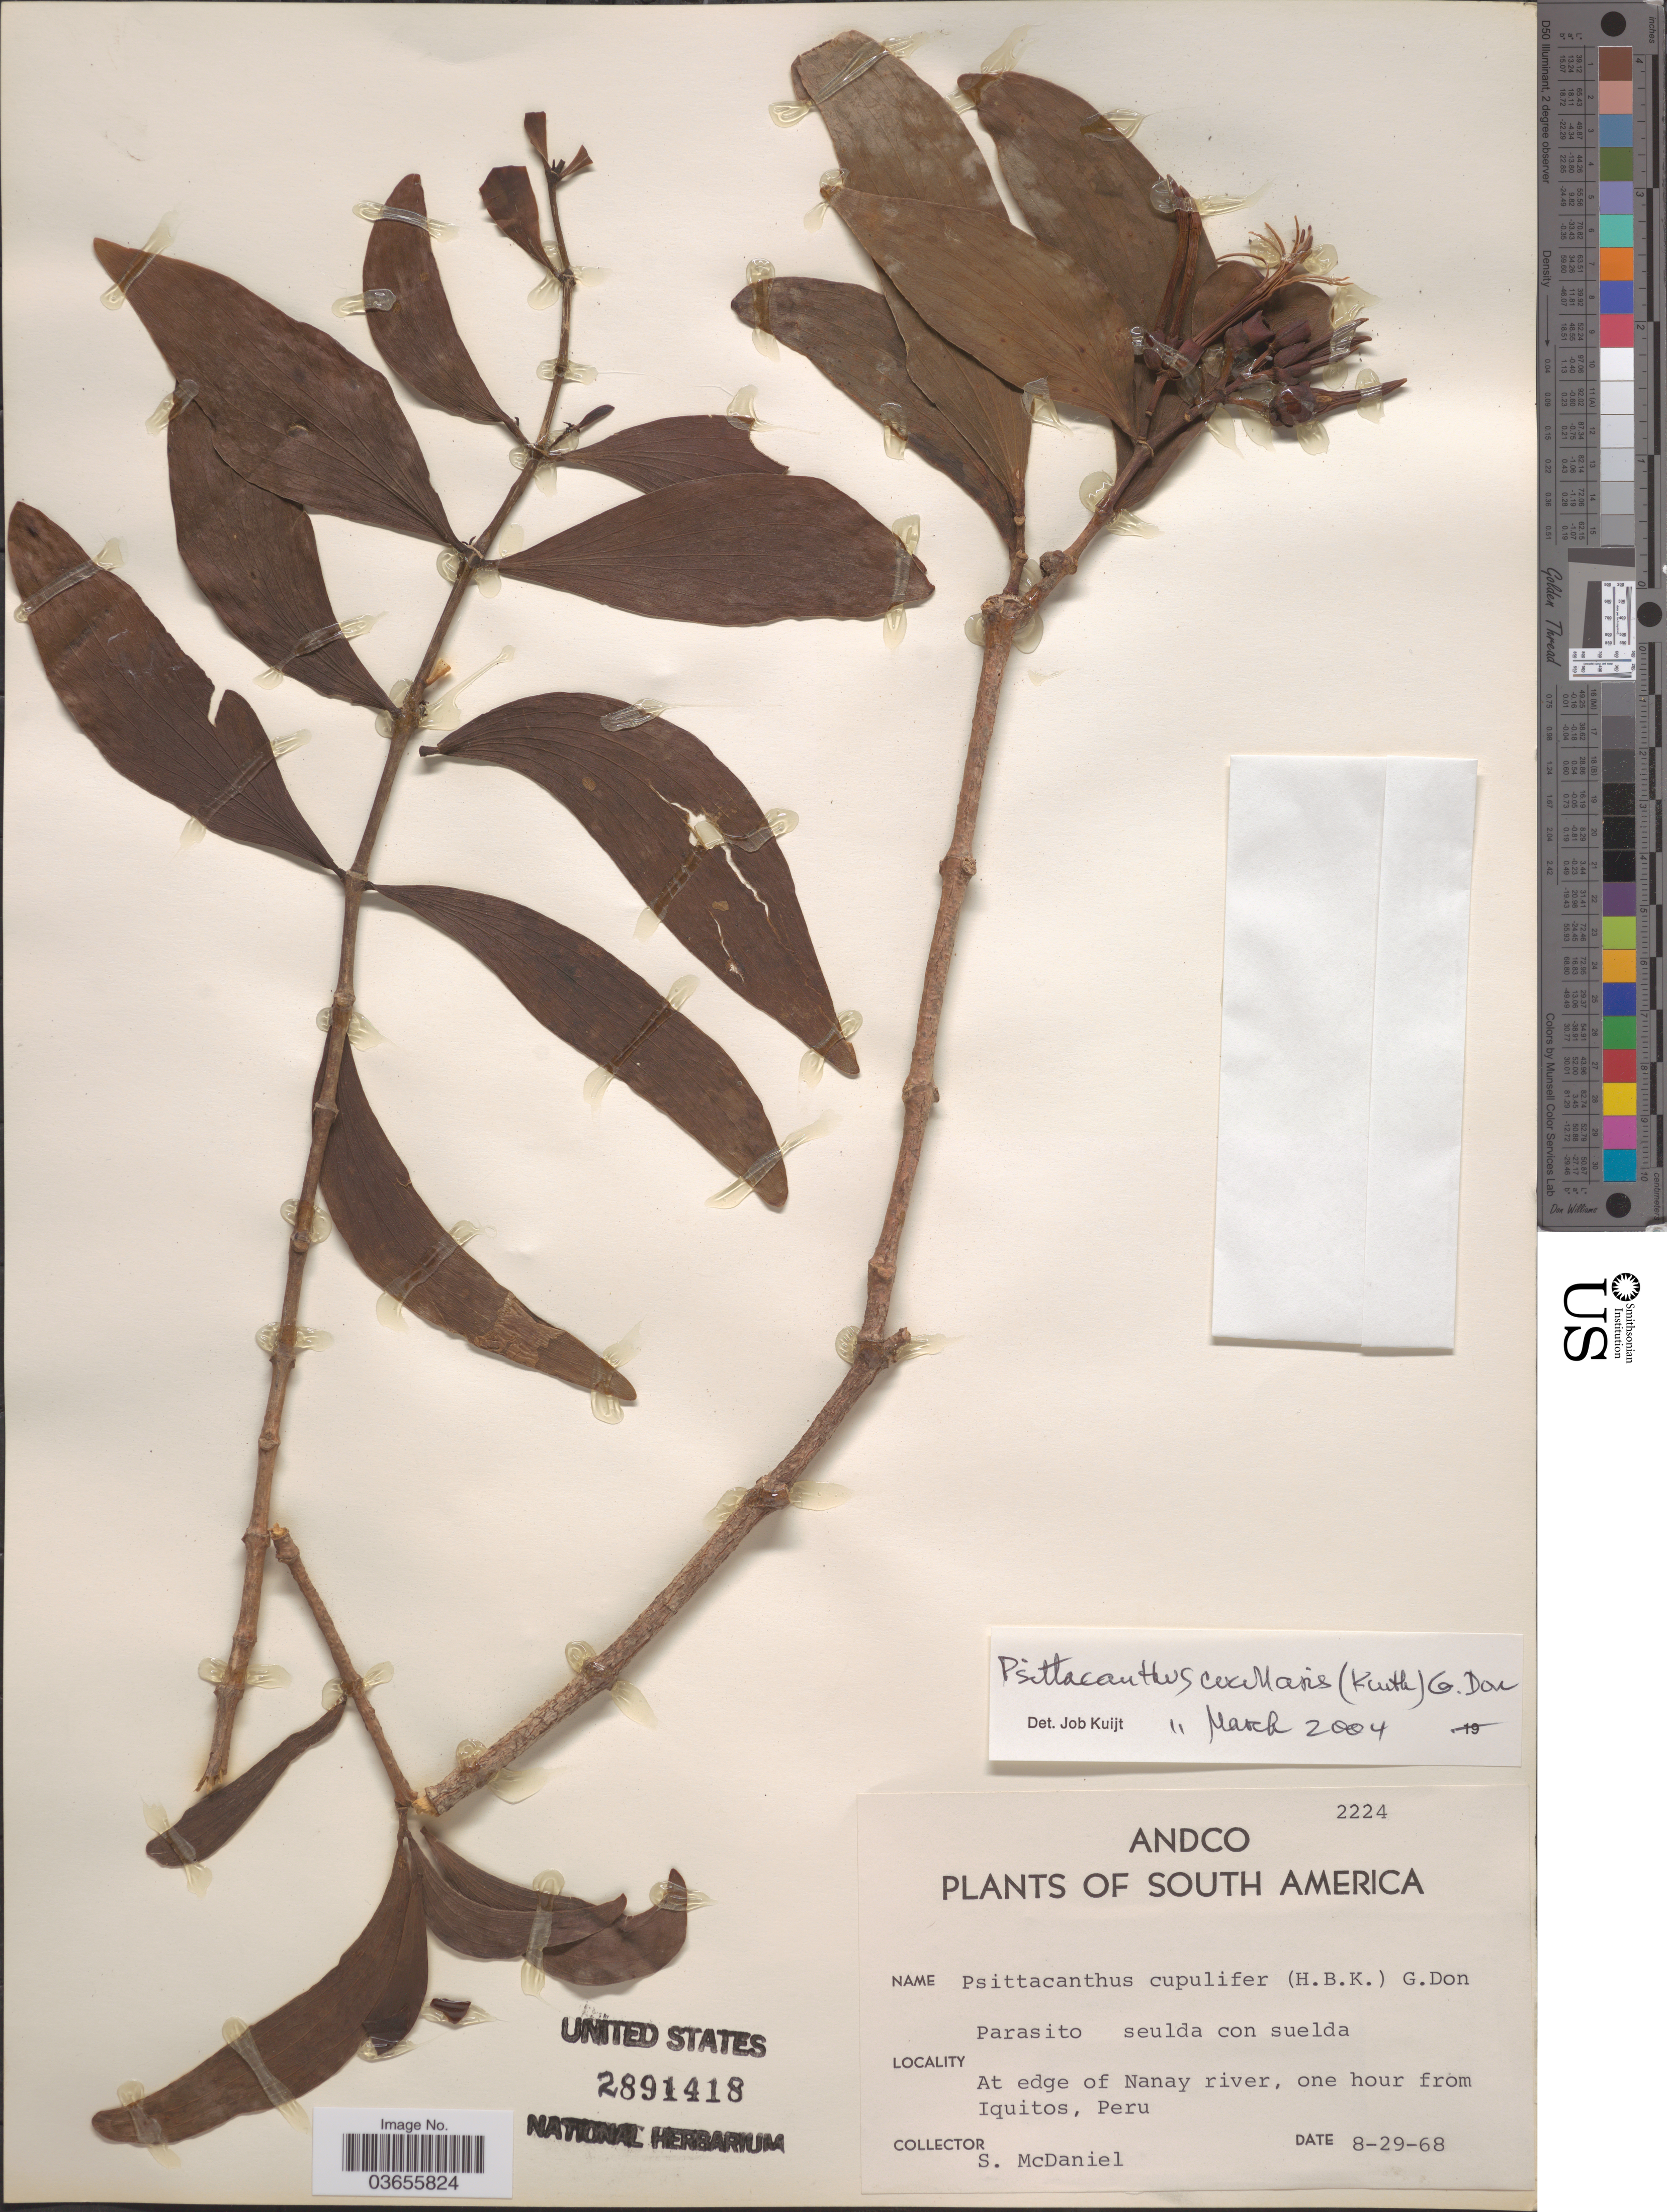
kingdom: Plantae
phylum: Tracheophyta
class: Magnoliopsida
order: Santalales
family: Loranthaceae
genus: Psittacanthus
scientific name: Psittacanthus cucullaris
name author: (Kunth) G. Don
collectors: S. McDaniel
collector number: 2224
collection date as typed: Transcribed d/m/y: 29/8/68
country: Peru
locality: At edge of Nanay river, one hour from Iquitos.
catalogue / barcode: US 2891418